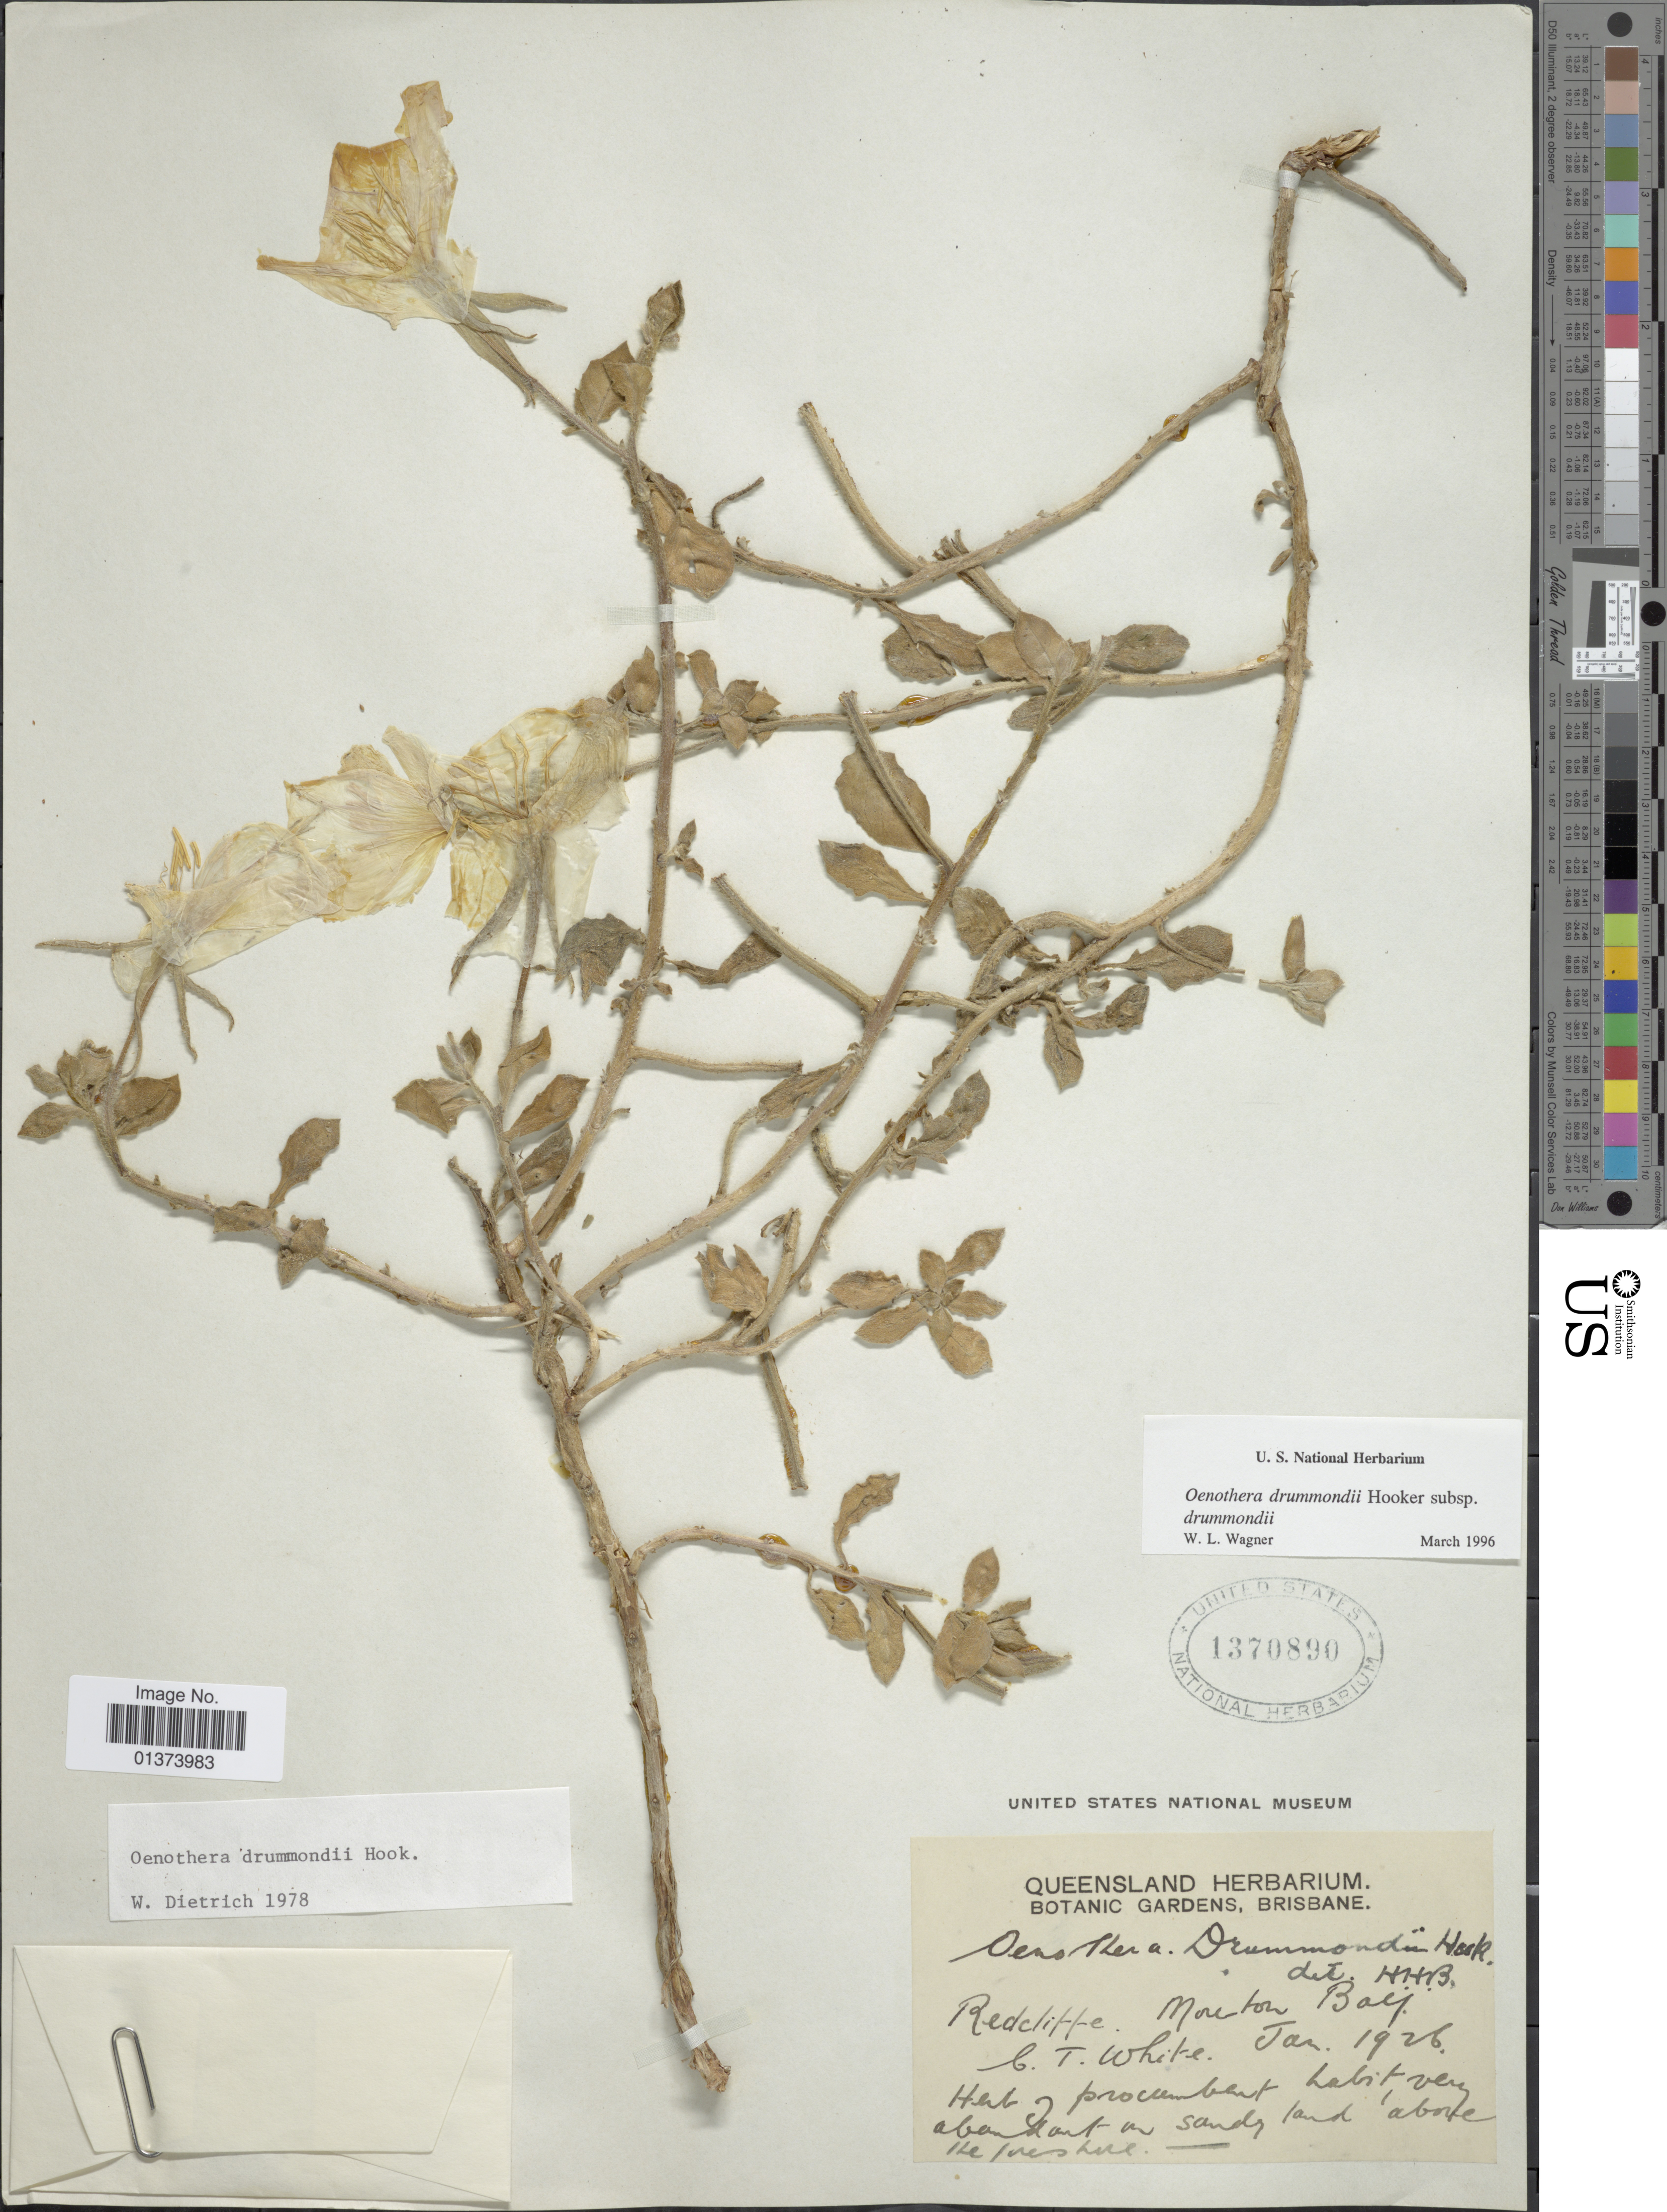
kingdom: Plantae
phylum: Tracheophyta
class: Magnoliopsida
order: Myrtales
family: Onagraceae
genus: Oenothera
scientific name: Oenothera drummondii subsp. drummondii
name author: Hook.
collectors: C. T. White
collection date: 1926-01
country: Australia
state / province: Queensland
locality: Redcliffe, Moreton Bay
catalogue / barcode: US 1370890